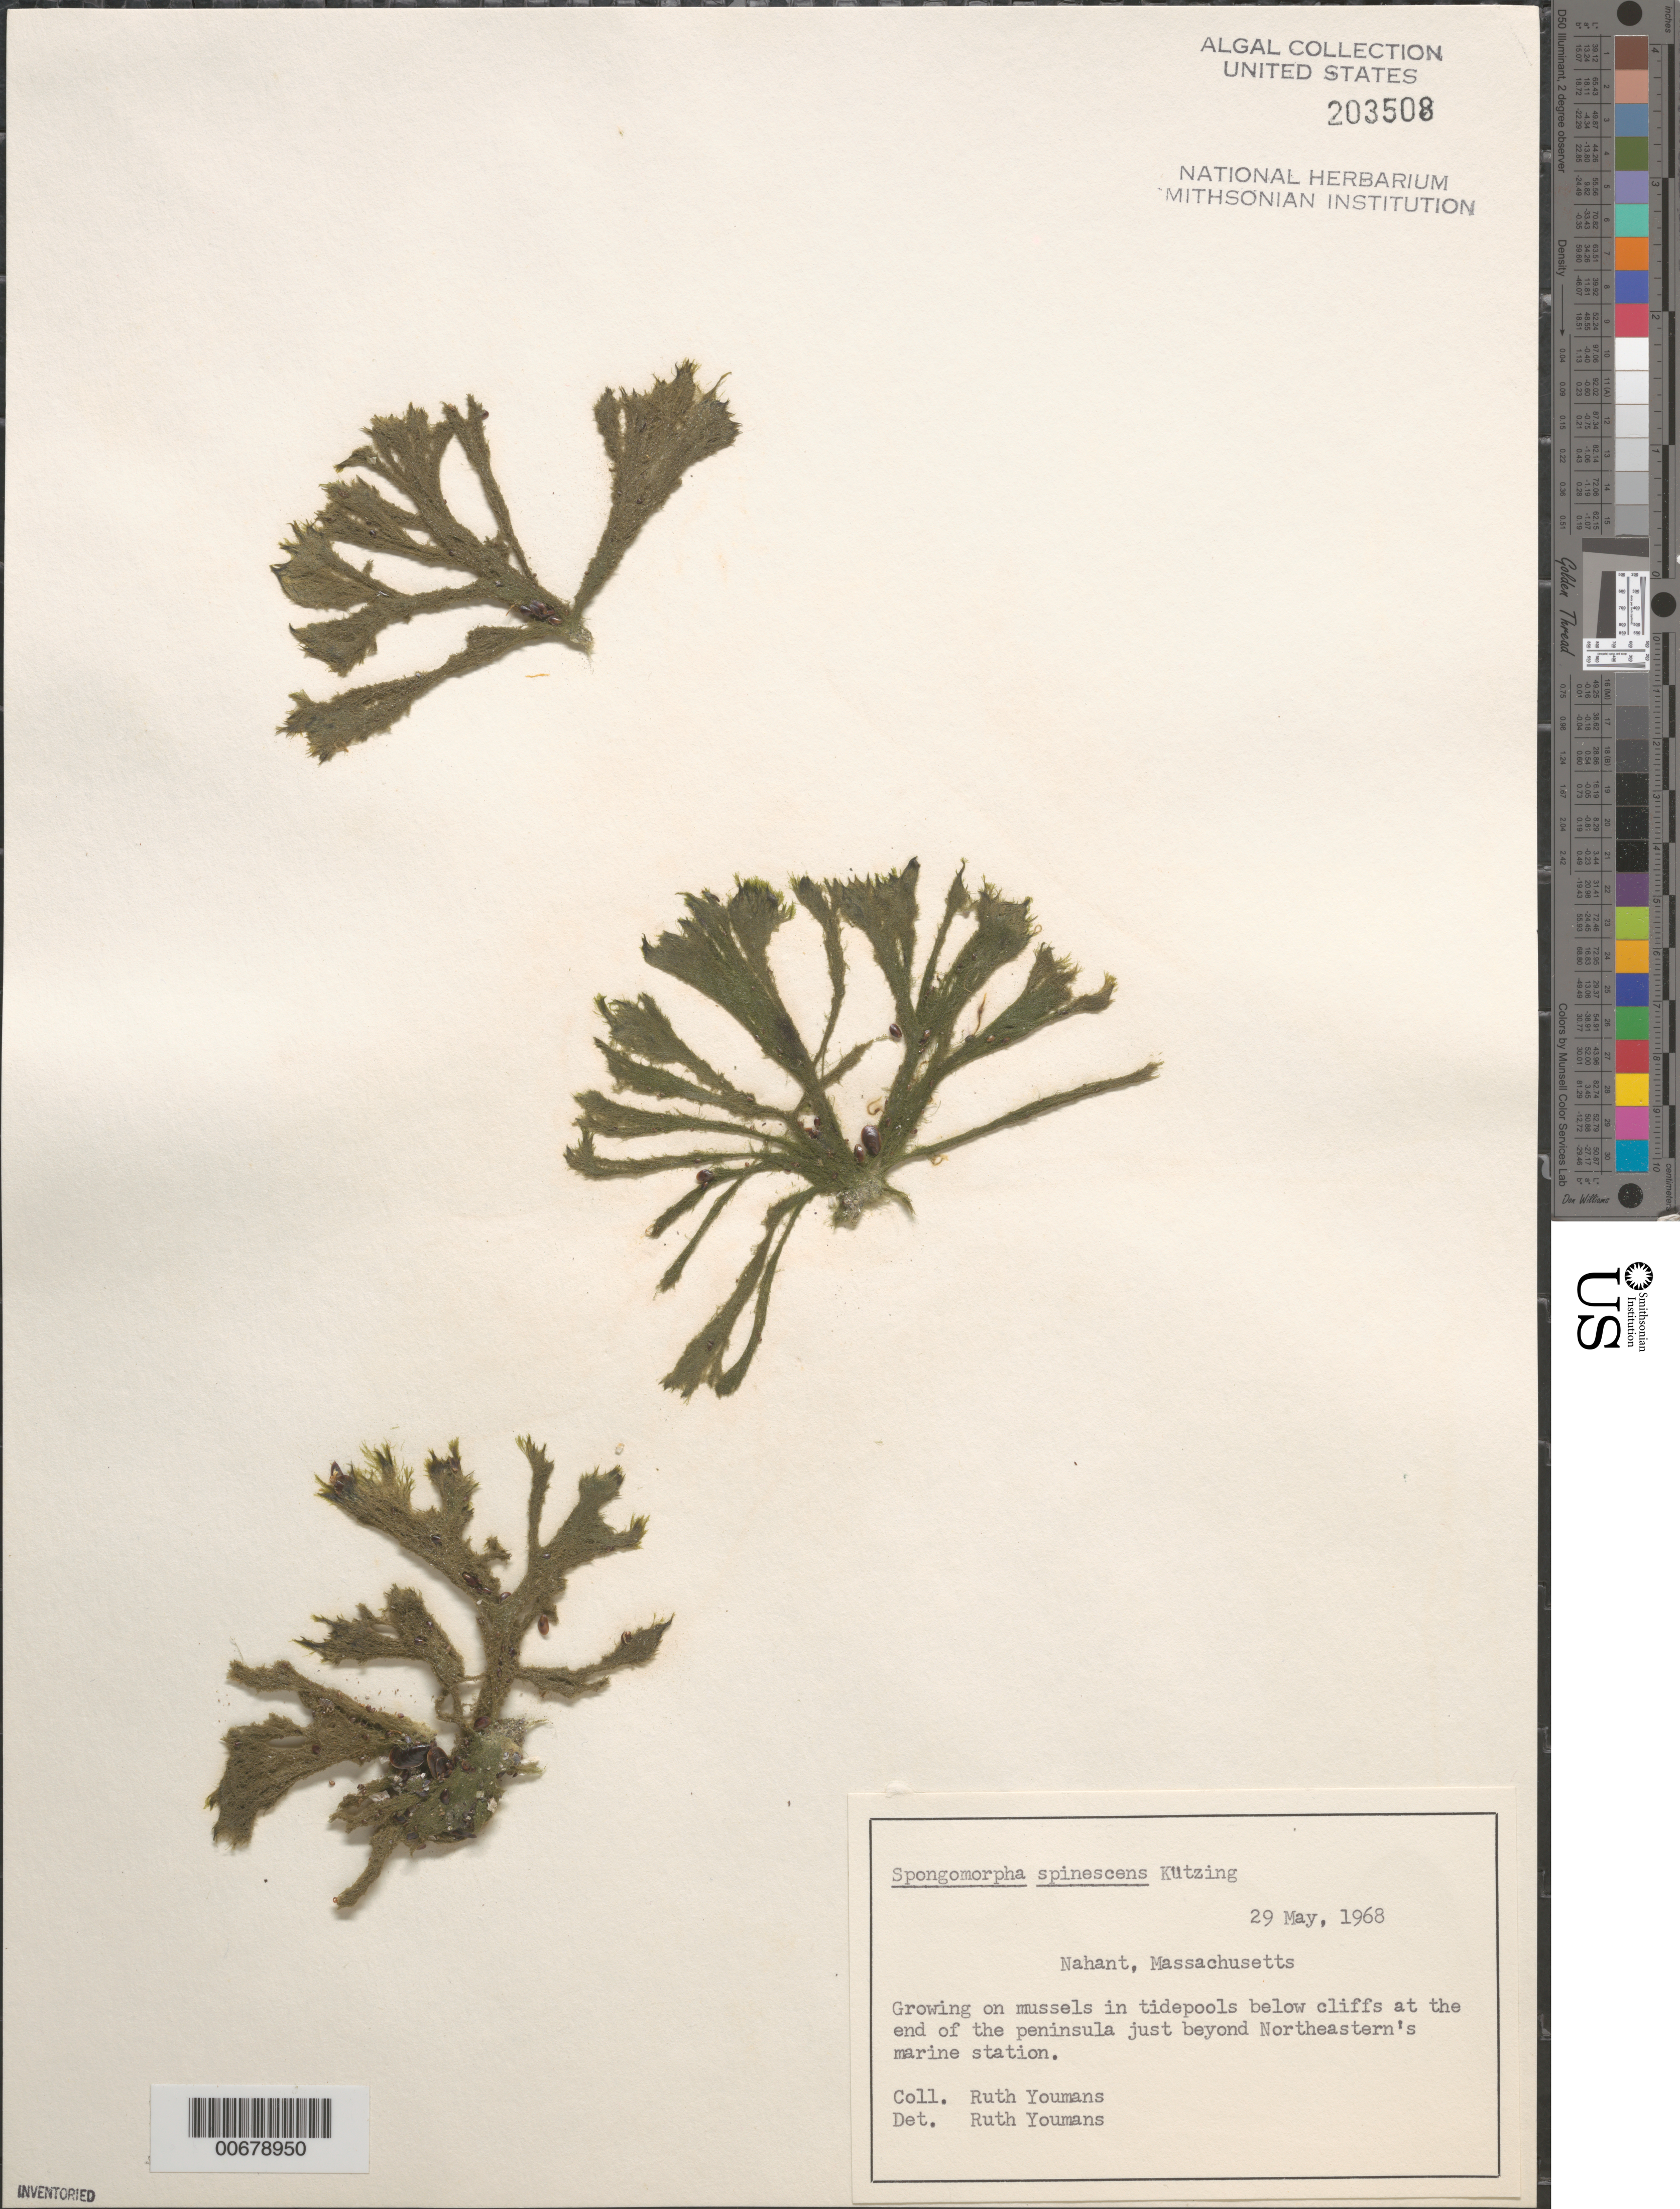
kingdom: Plantae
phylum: Chlorophyta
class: Ulvophyceae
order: Ulotrichales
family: Ulotrichaceae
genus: Acrosiphonia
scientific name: Acrosiphonia spinescens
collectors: R. Youmans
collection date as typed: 29 May 1968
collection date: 1968-05-29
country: United States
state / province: Massachusetts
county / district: Essex County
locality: Peninsula end just beyond Northeastern University's marine station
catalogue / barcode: US 203508